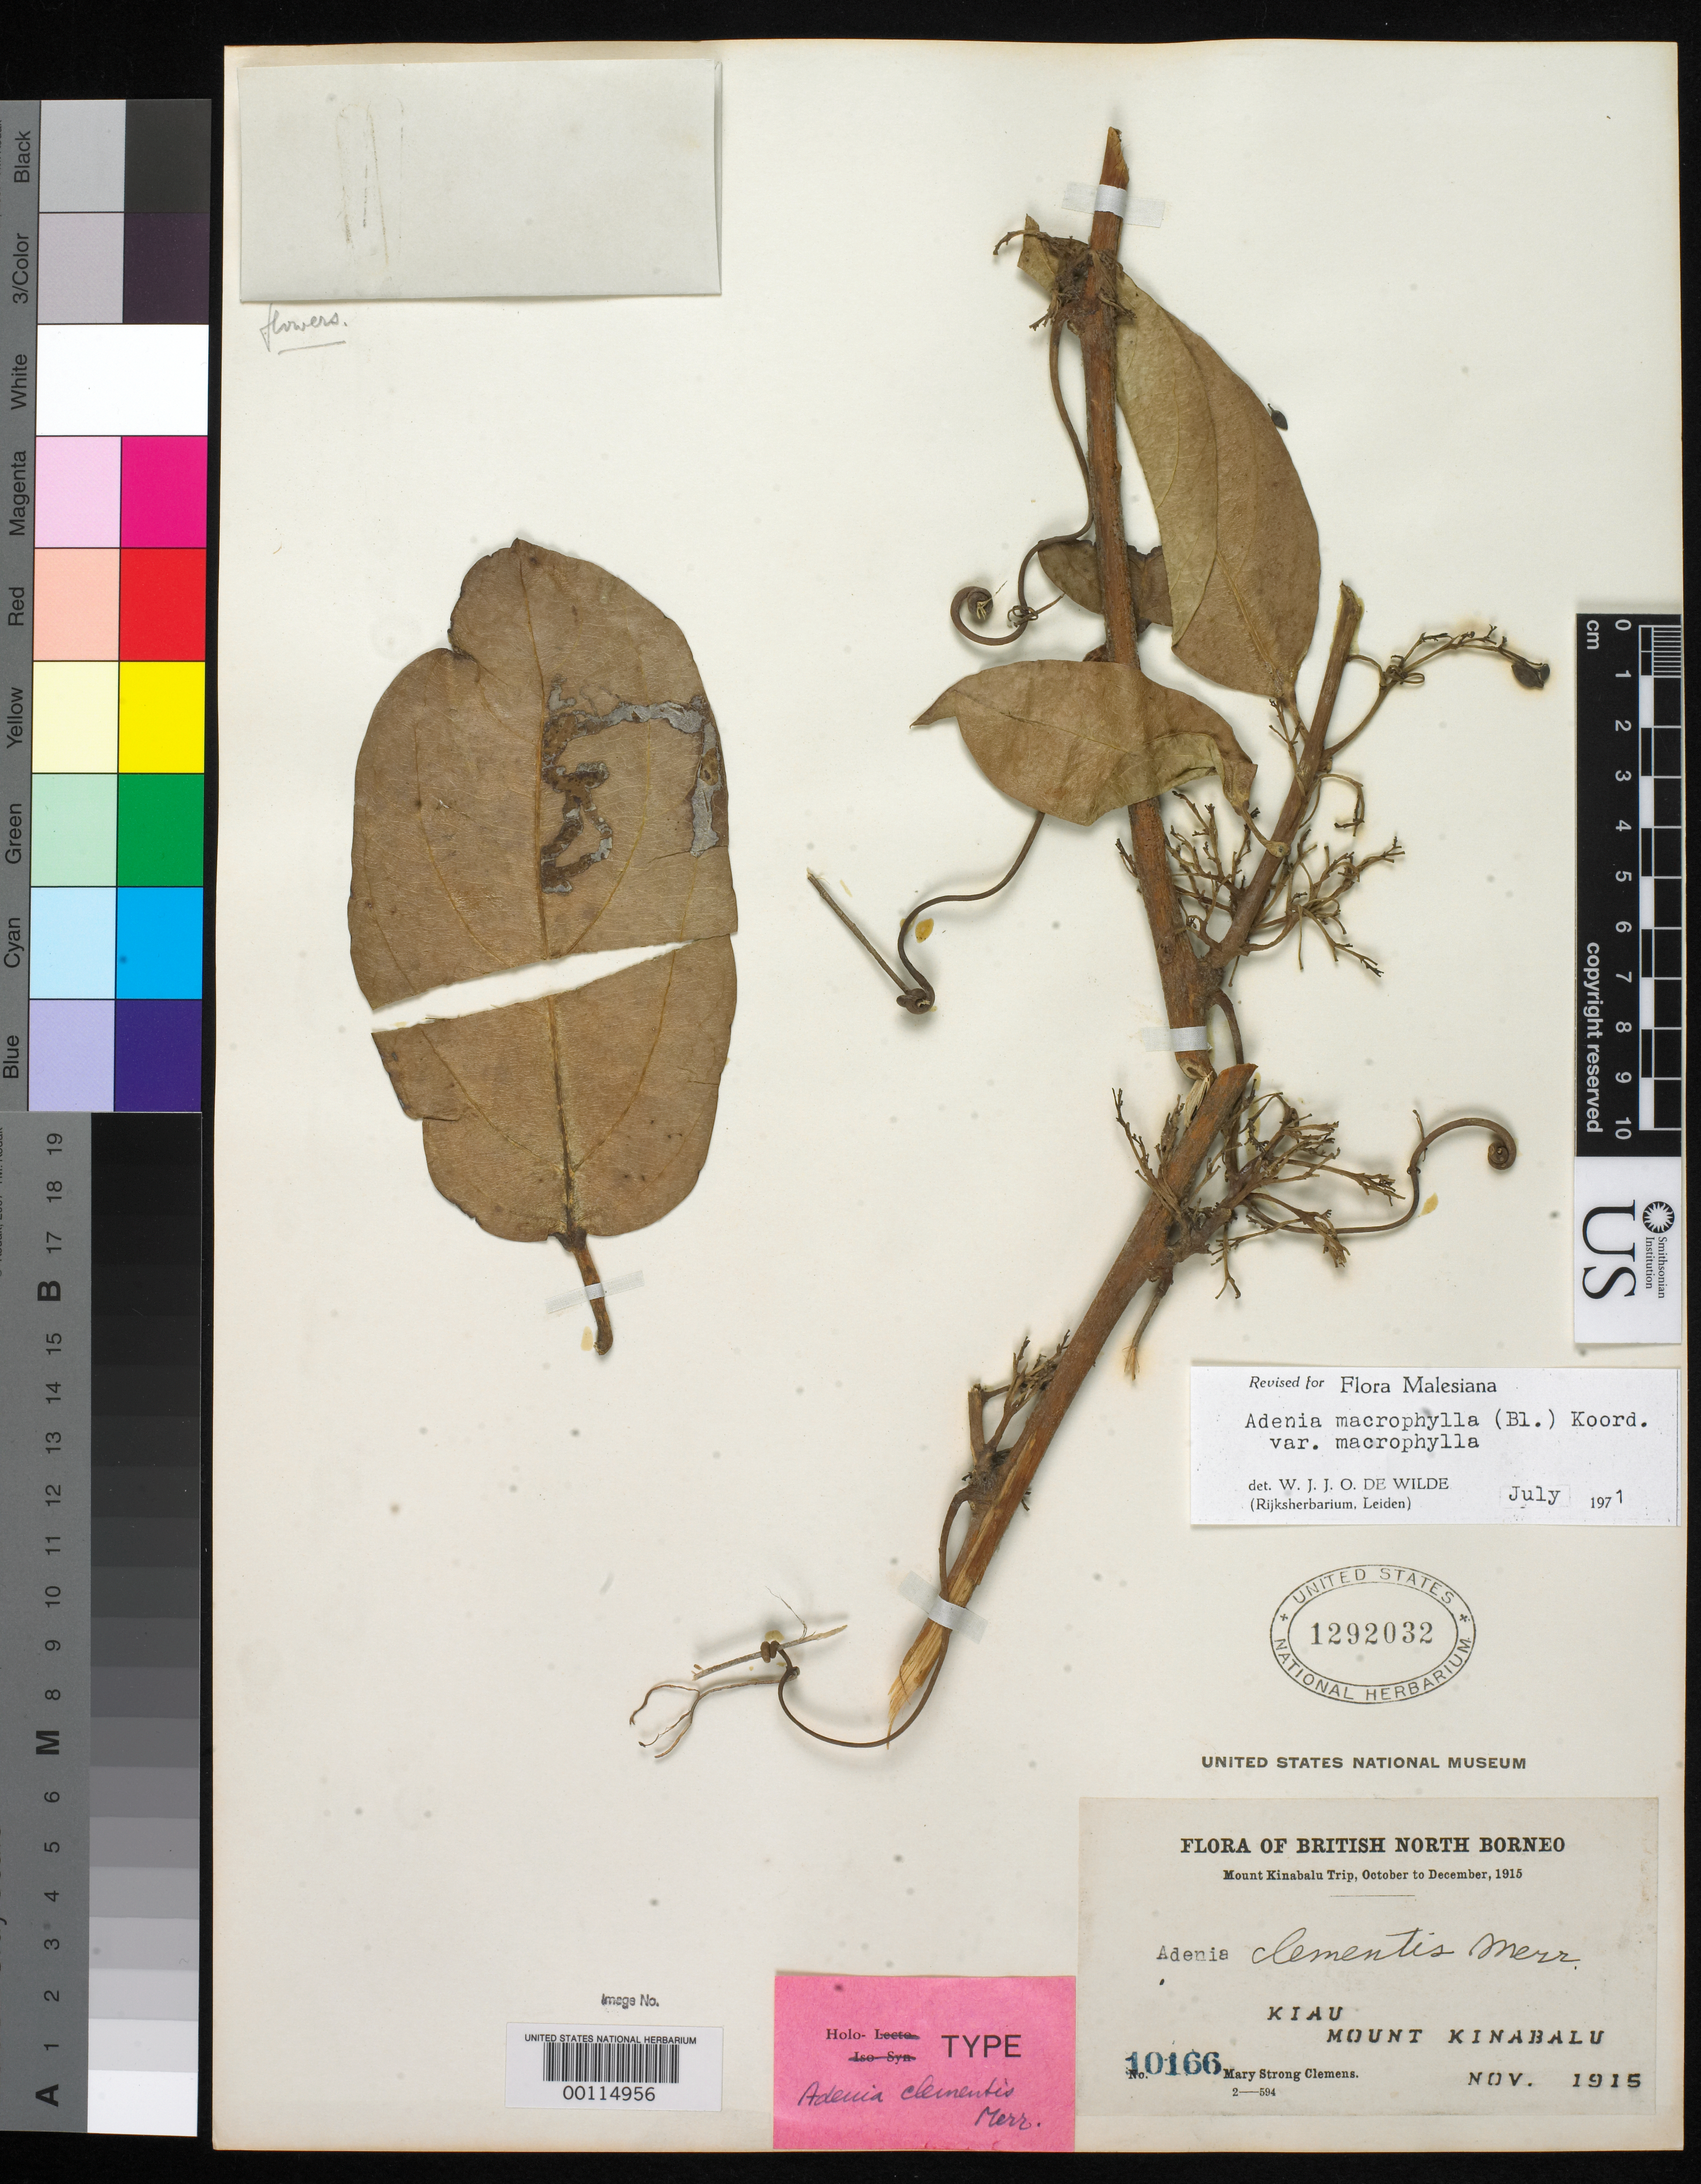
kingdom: Plantae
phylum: Tracheophyta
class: Magnoliopsida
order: Malpighiales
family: Passifloraceae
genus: Adenia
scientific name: Adenia clementis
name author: Merr.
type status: Isotype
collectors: M. S. Clemens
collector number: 10166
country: Malaysia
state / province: Sabah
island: Borneo Island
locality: Kiau.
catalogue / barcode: US 1292032